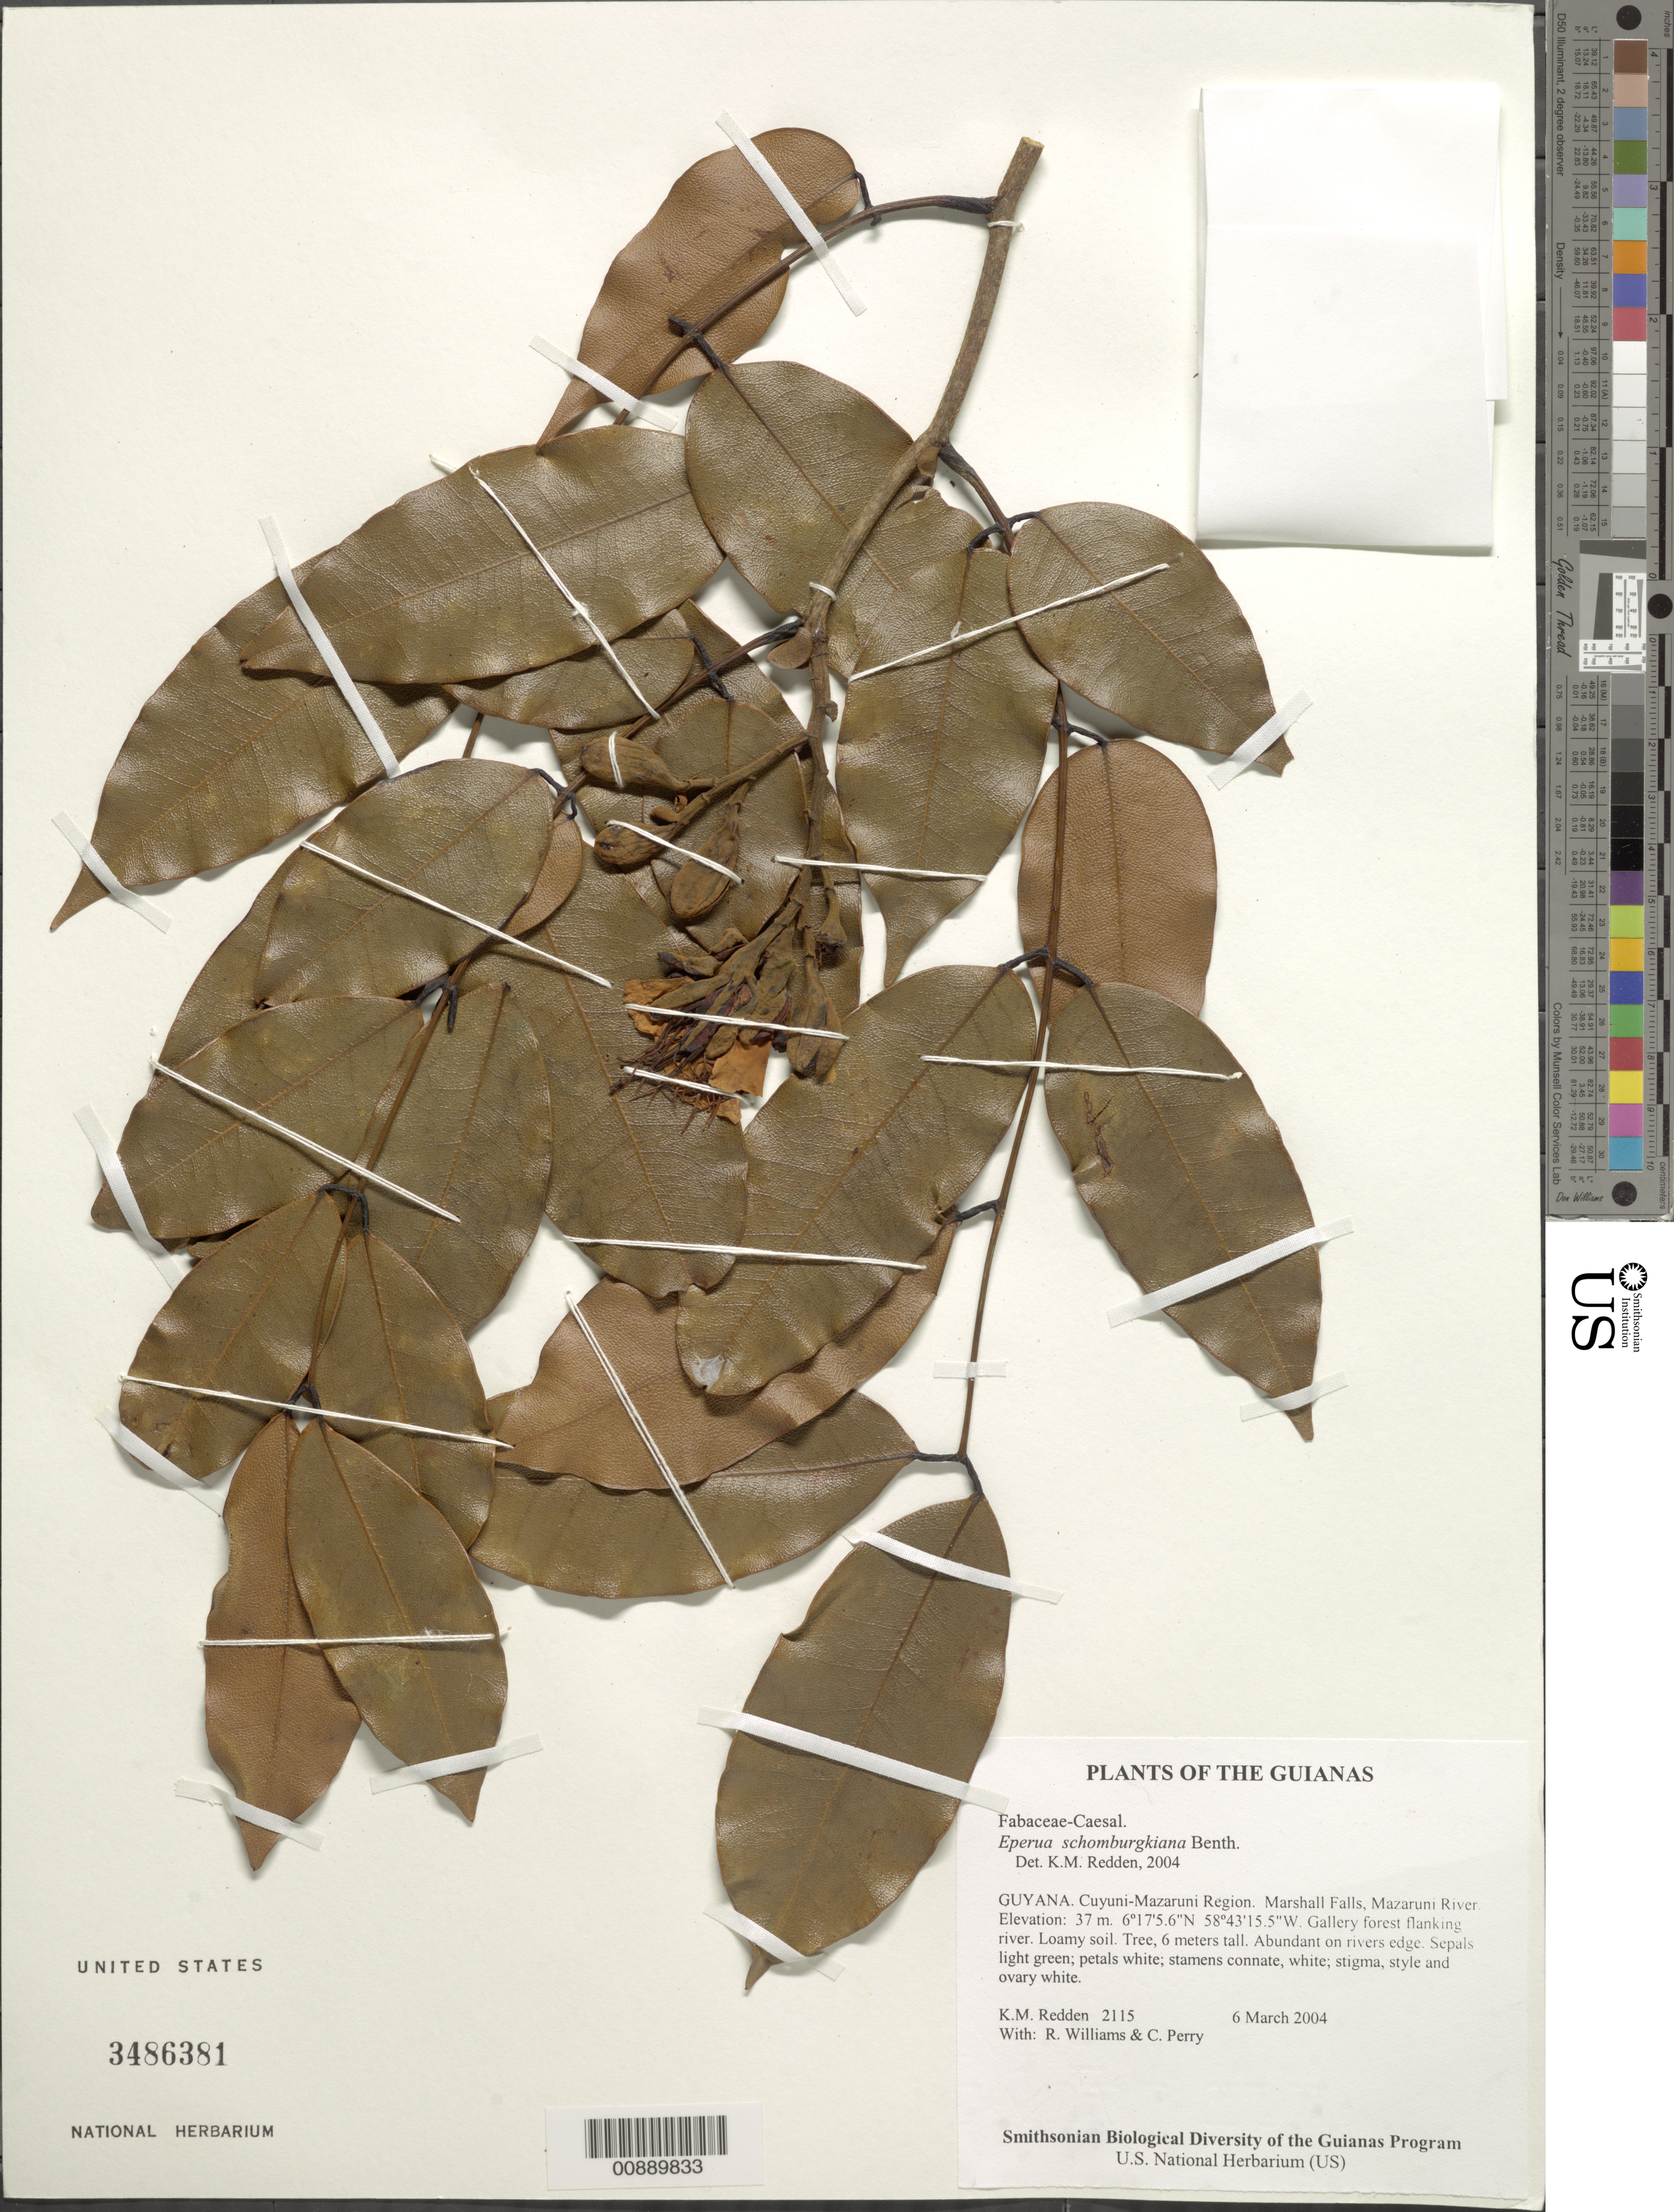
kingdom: Plantae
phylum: Tracheophyta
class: Magnoliopsida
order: Fabales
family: Fabaceae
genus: Eperua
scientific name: Eperua schomburgkiana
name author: Benth.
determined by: Redden, K. M.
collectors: K. M. Redden, R. Williams & C. Perry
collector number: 2115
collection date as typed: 6 March 2004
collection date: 2004-03-06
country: Guyana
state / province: Cuyuni-Mazaruni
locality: Marshall Falls, Mazaruni River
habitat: Gallery forest flanking river. Loamy soil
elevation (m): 37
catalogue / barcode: US 3486381